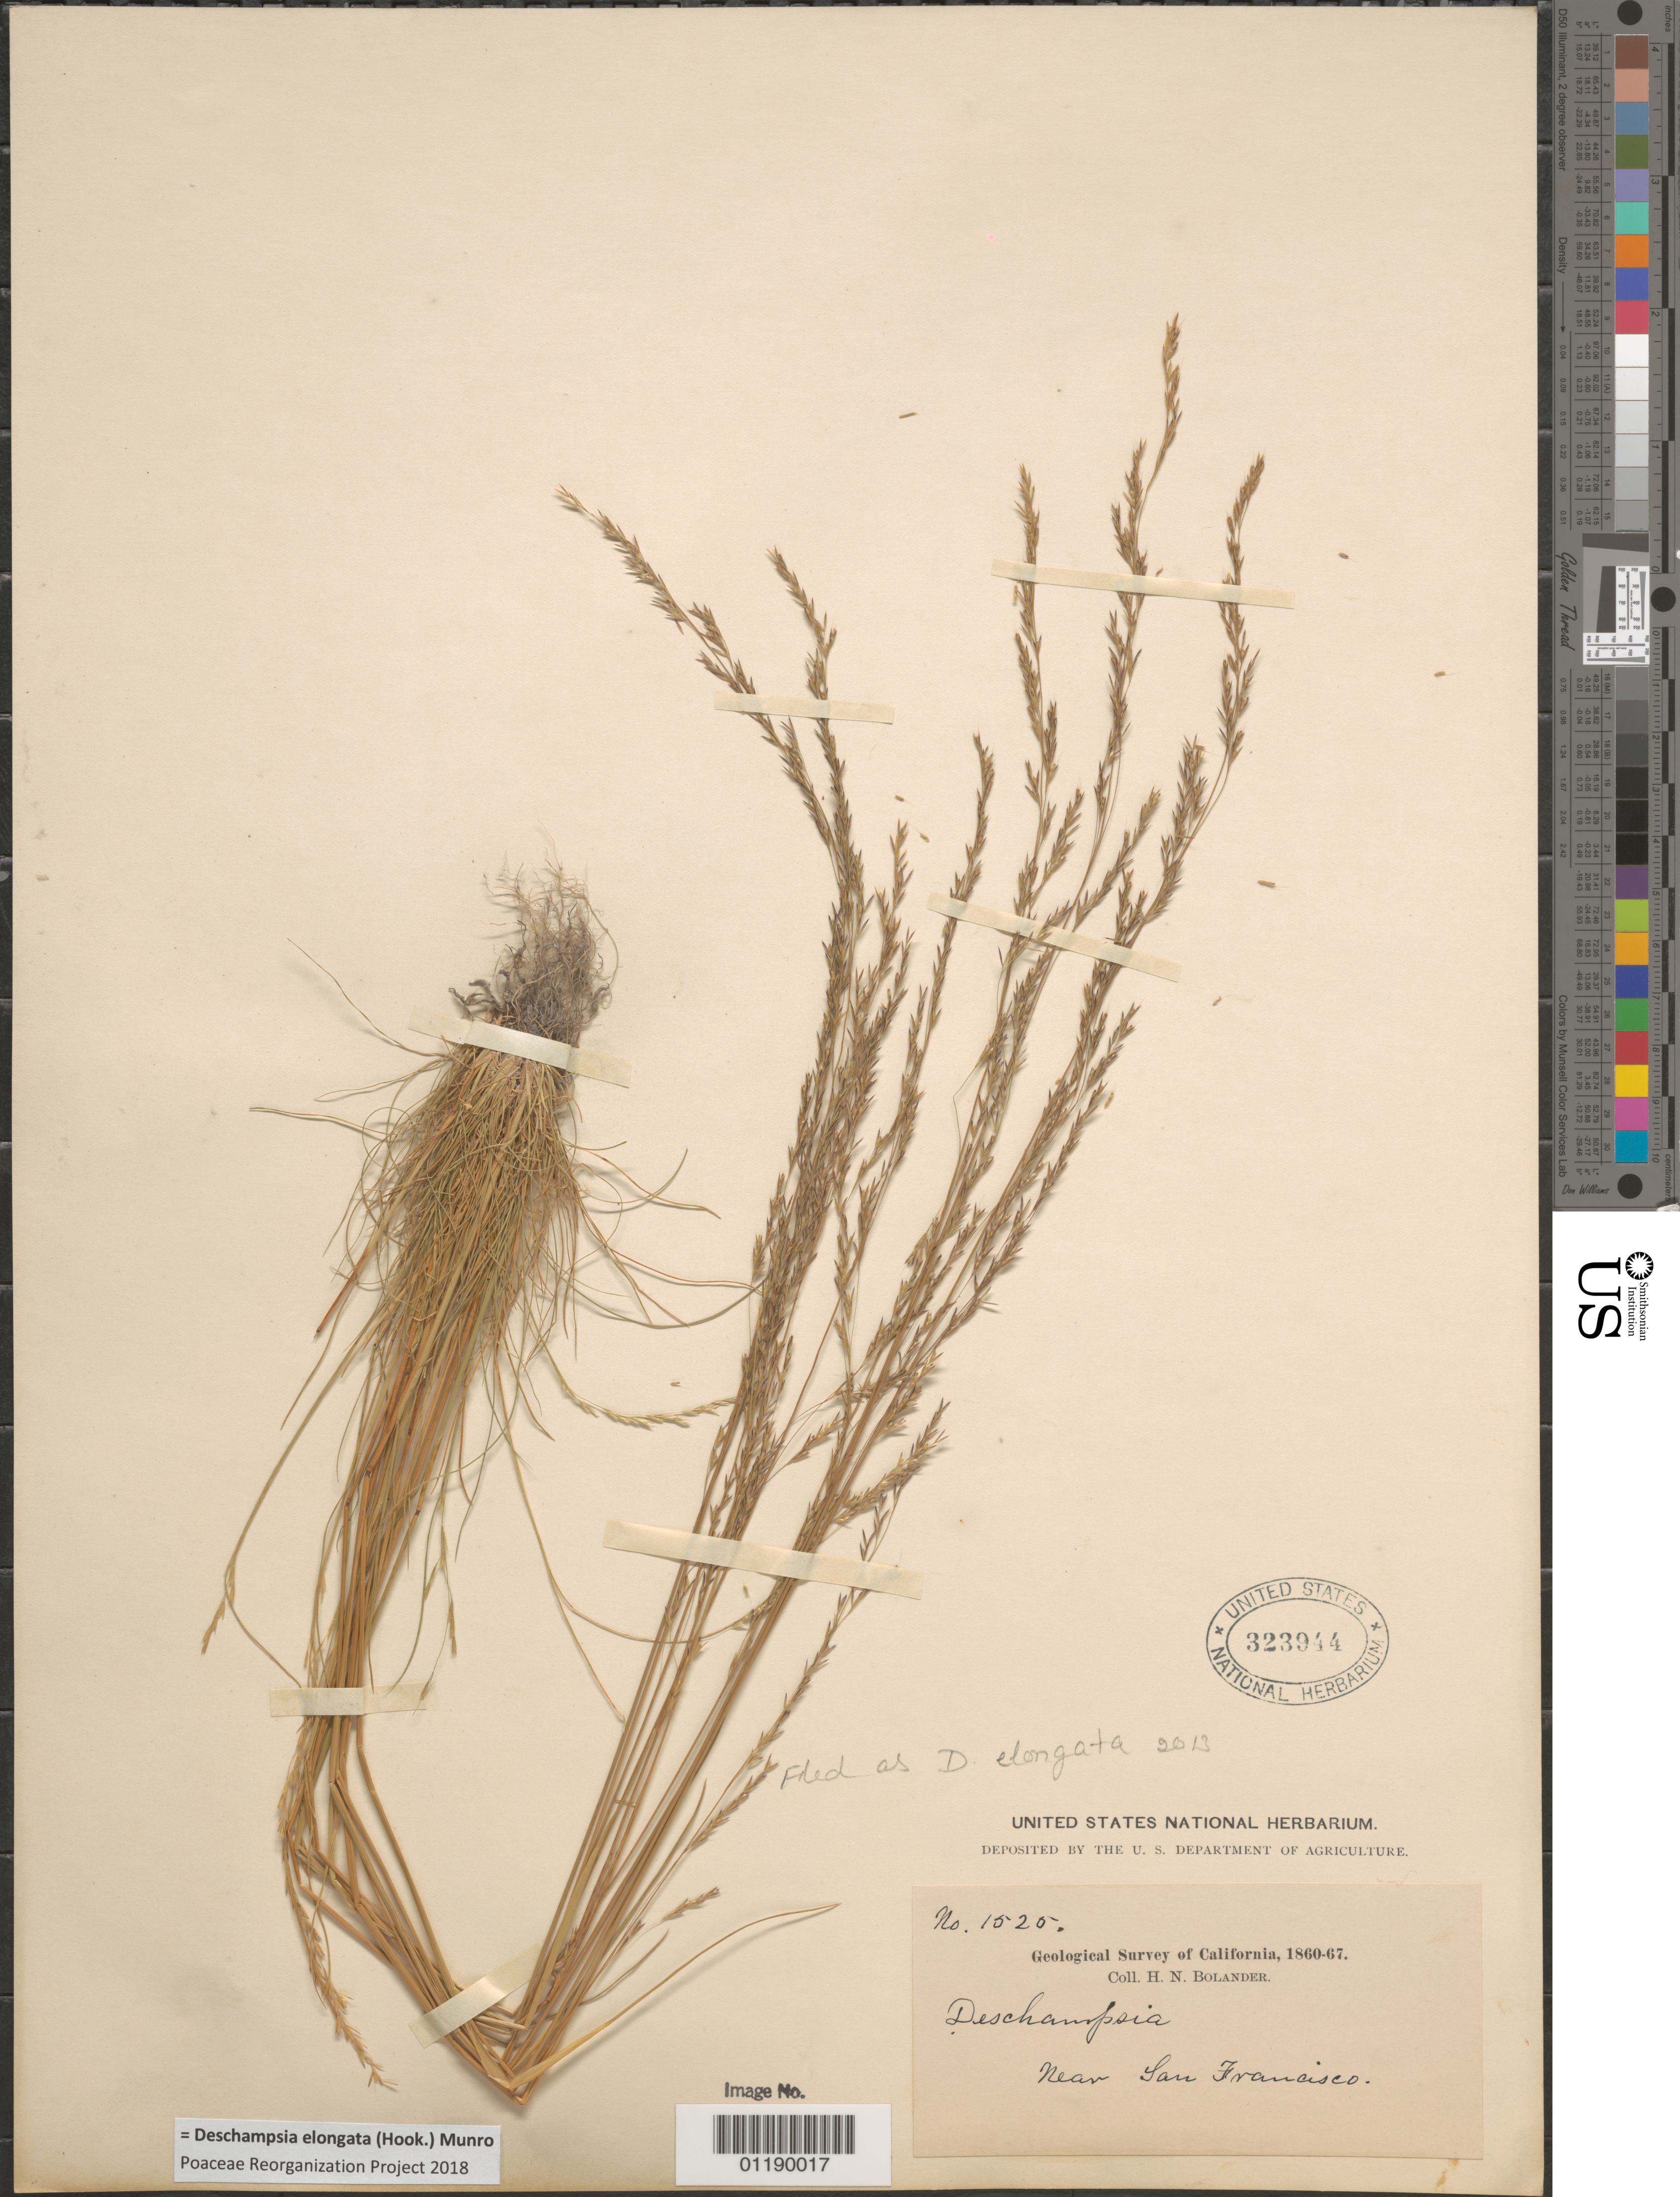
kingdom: Plantae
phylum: Tracheophyta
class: Liliopsida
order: Poales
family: Poaceae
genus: Deschampsia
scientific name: Deschampsia elongata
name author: (Hook.) Munro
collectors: H. Bolander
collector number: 1525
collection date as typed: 1860 to -- --- 1867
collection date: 1860/1867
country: United States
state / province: California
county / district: San Francisco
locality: Near San Francisco.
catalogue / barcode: US 323944